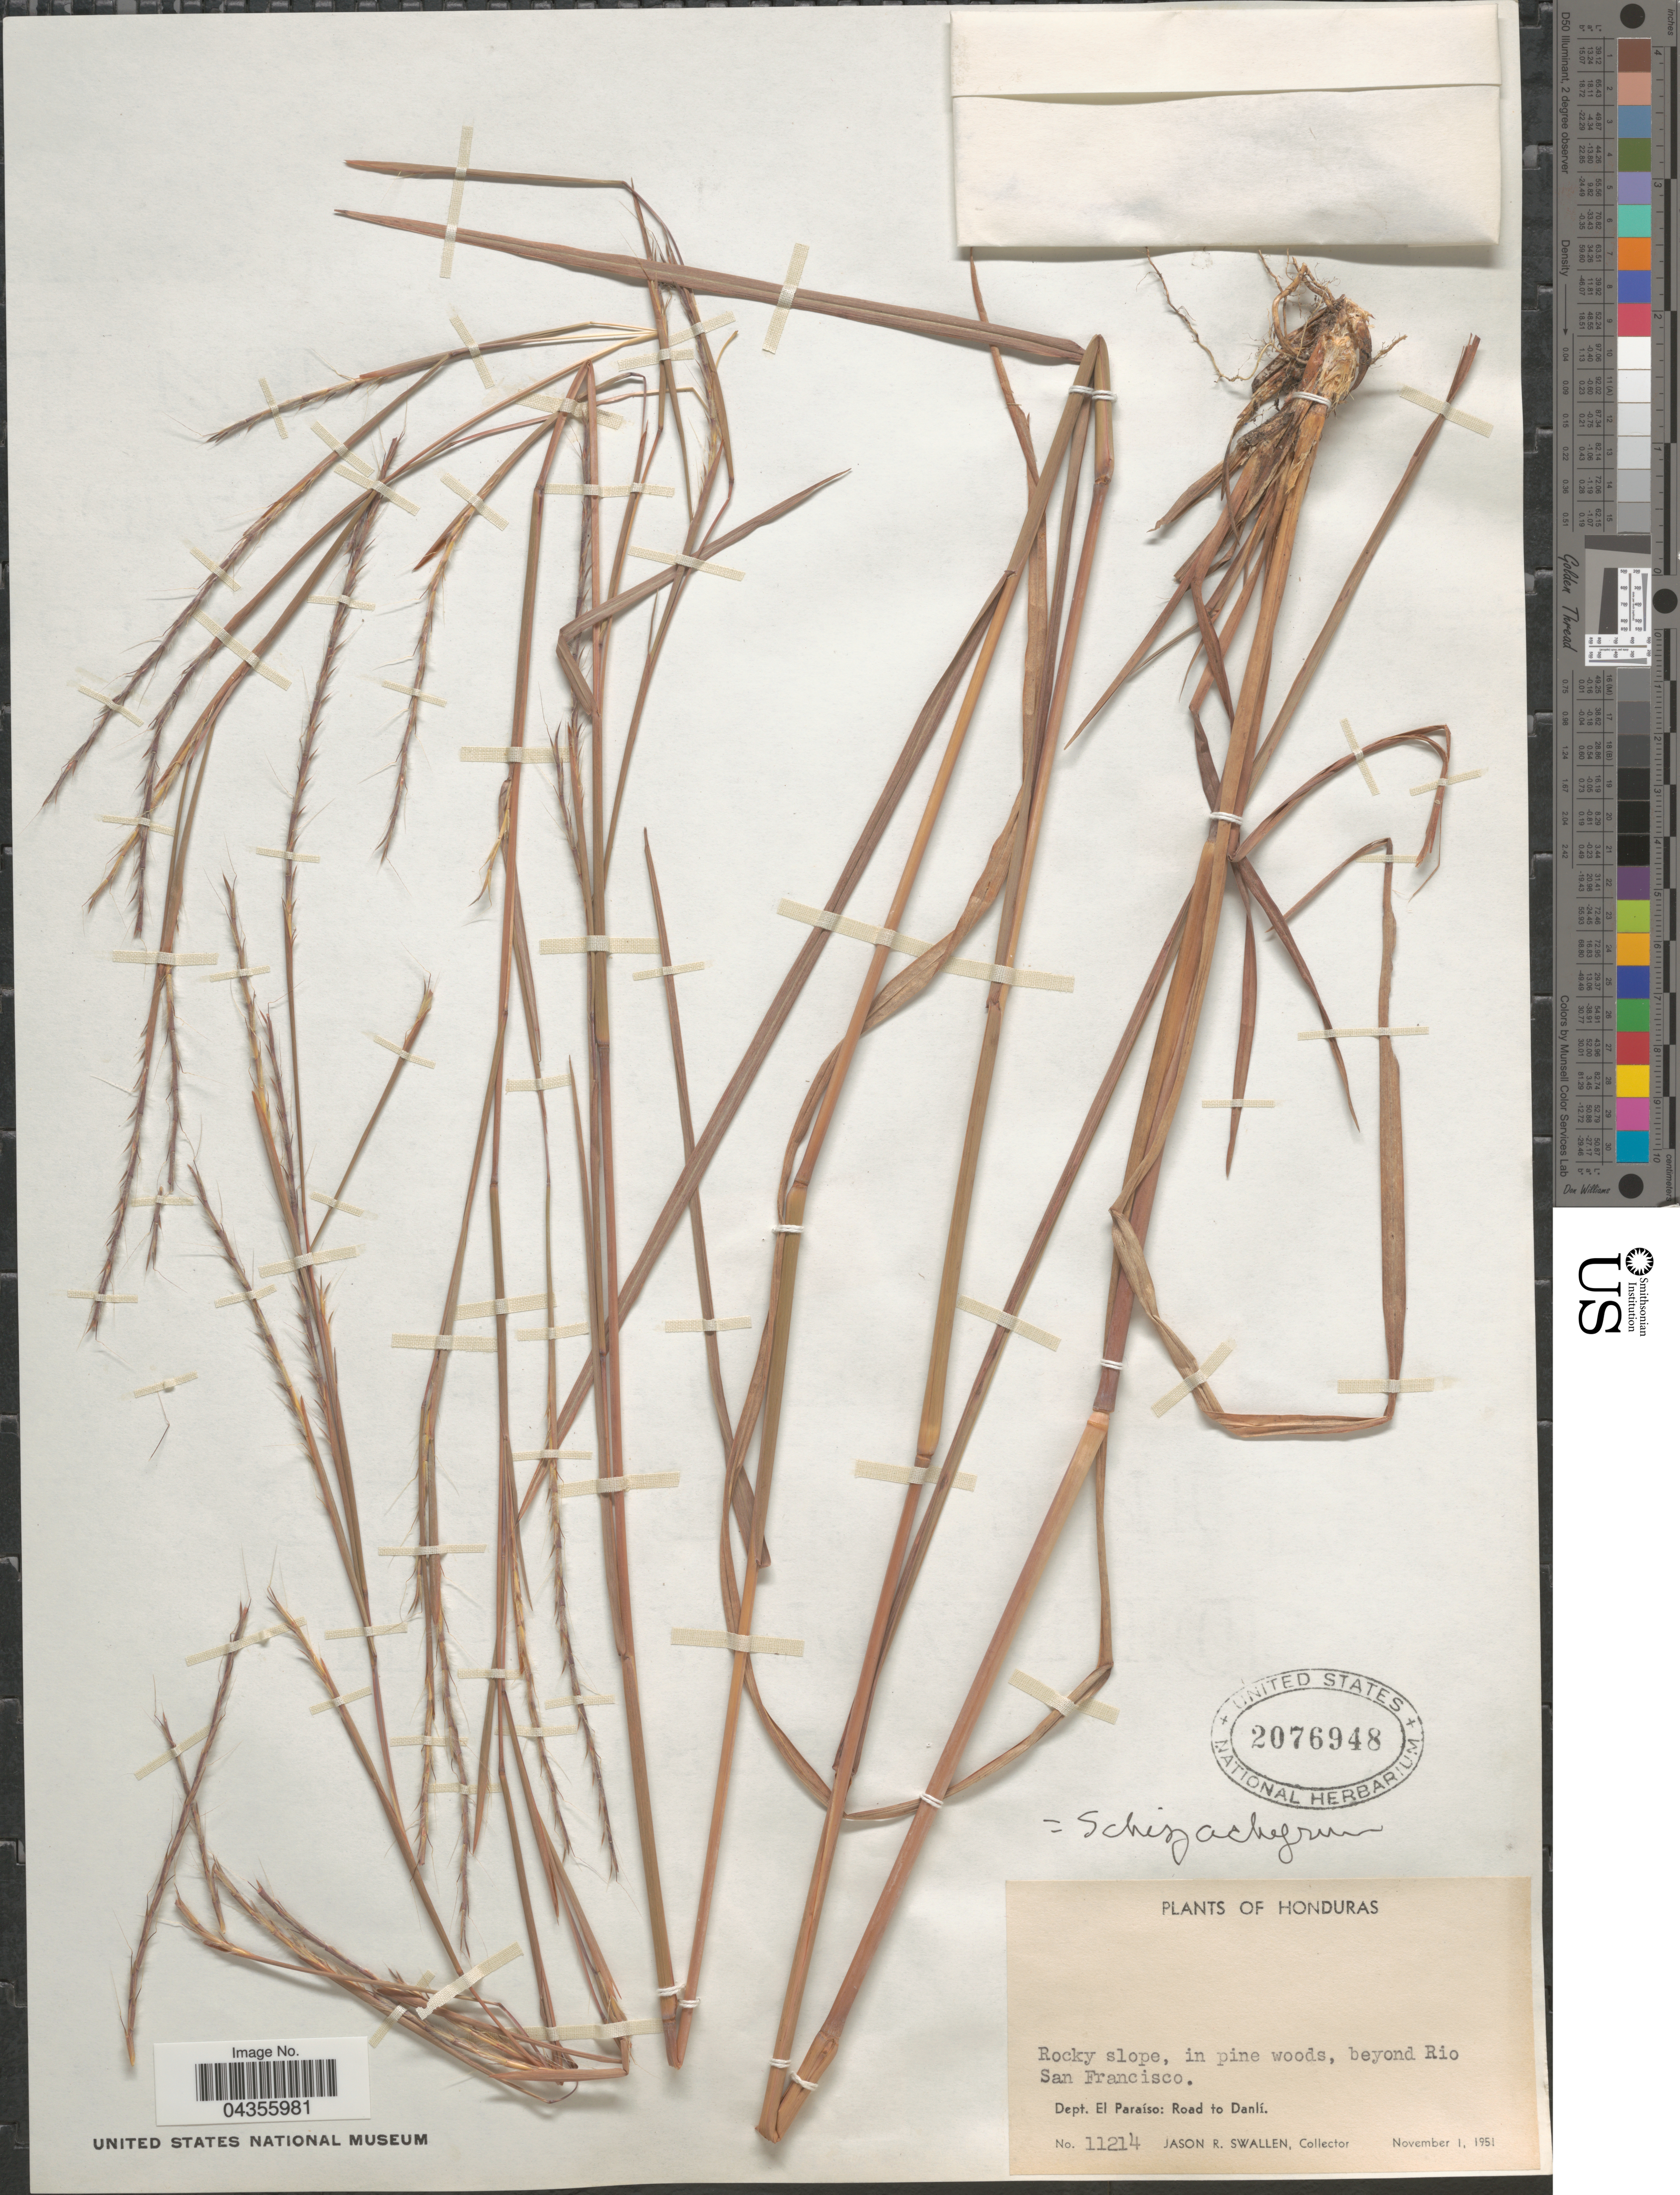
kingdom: Plantae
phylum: Tracheophyta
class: Liliopsida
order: Poales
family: Poaceae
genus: Schizachyrium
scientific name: Schizachyrium sp.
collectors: J. R. Swallen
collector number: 11214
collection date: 1951-11-01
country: Honduras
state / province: El Paraiso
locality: Rocky slope, in pine woods, beyond Rio San Francisco. Dept. El Paraíso: Road to Danlí.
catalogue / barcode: US 2076948